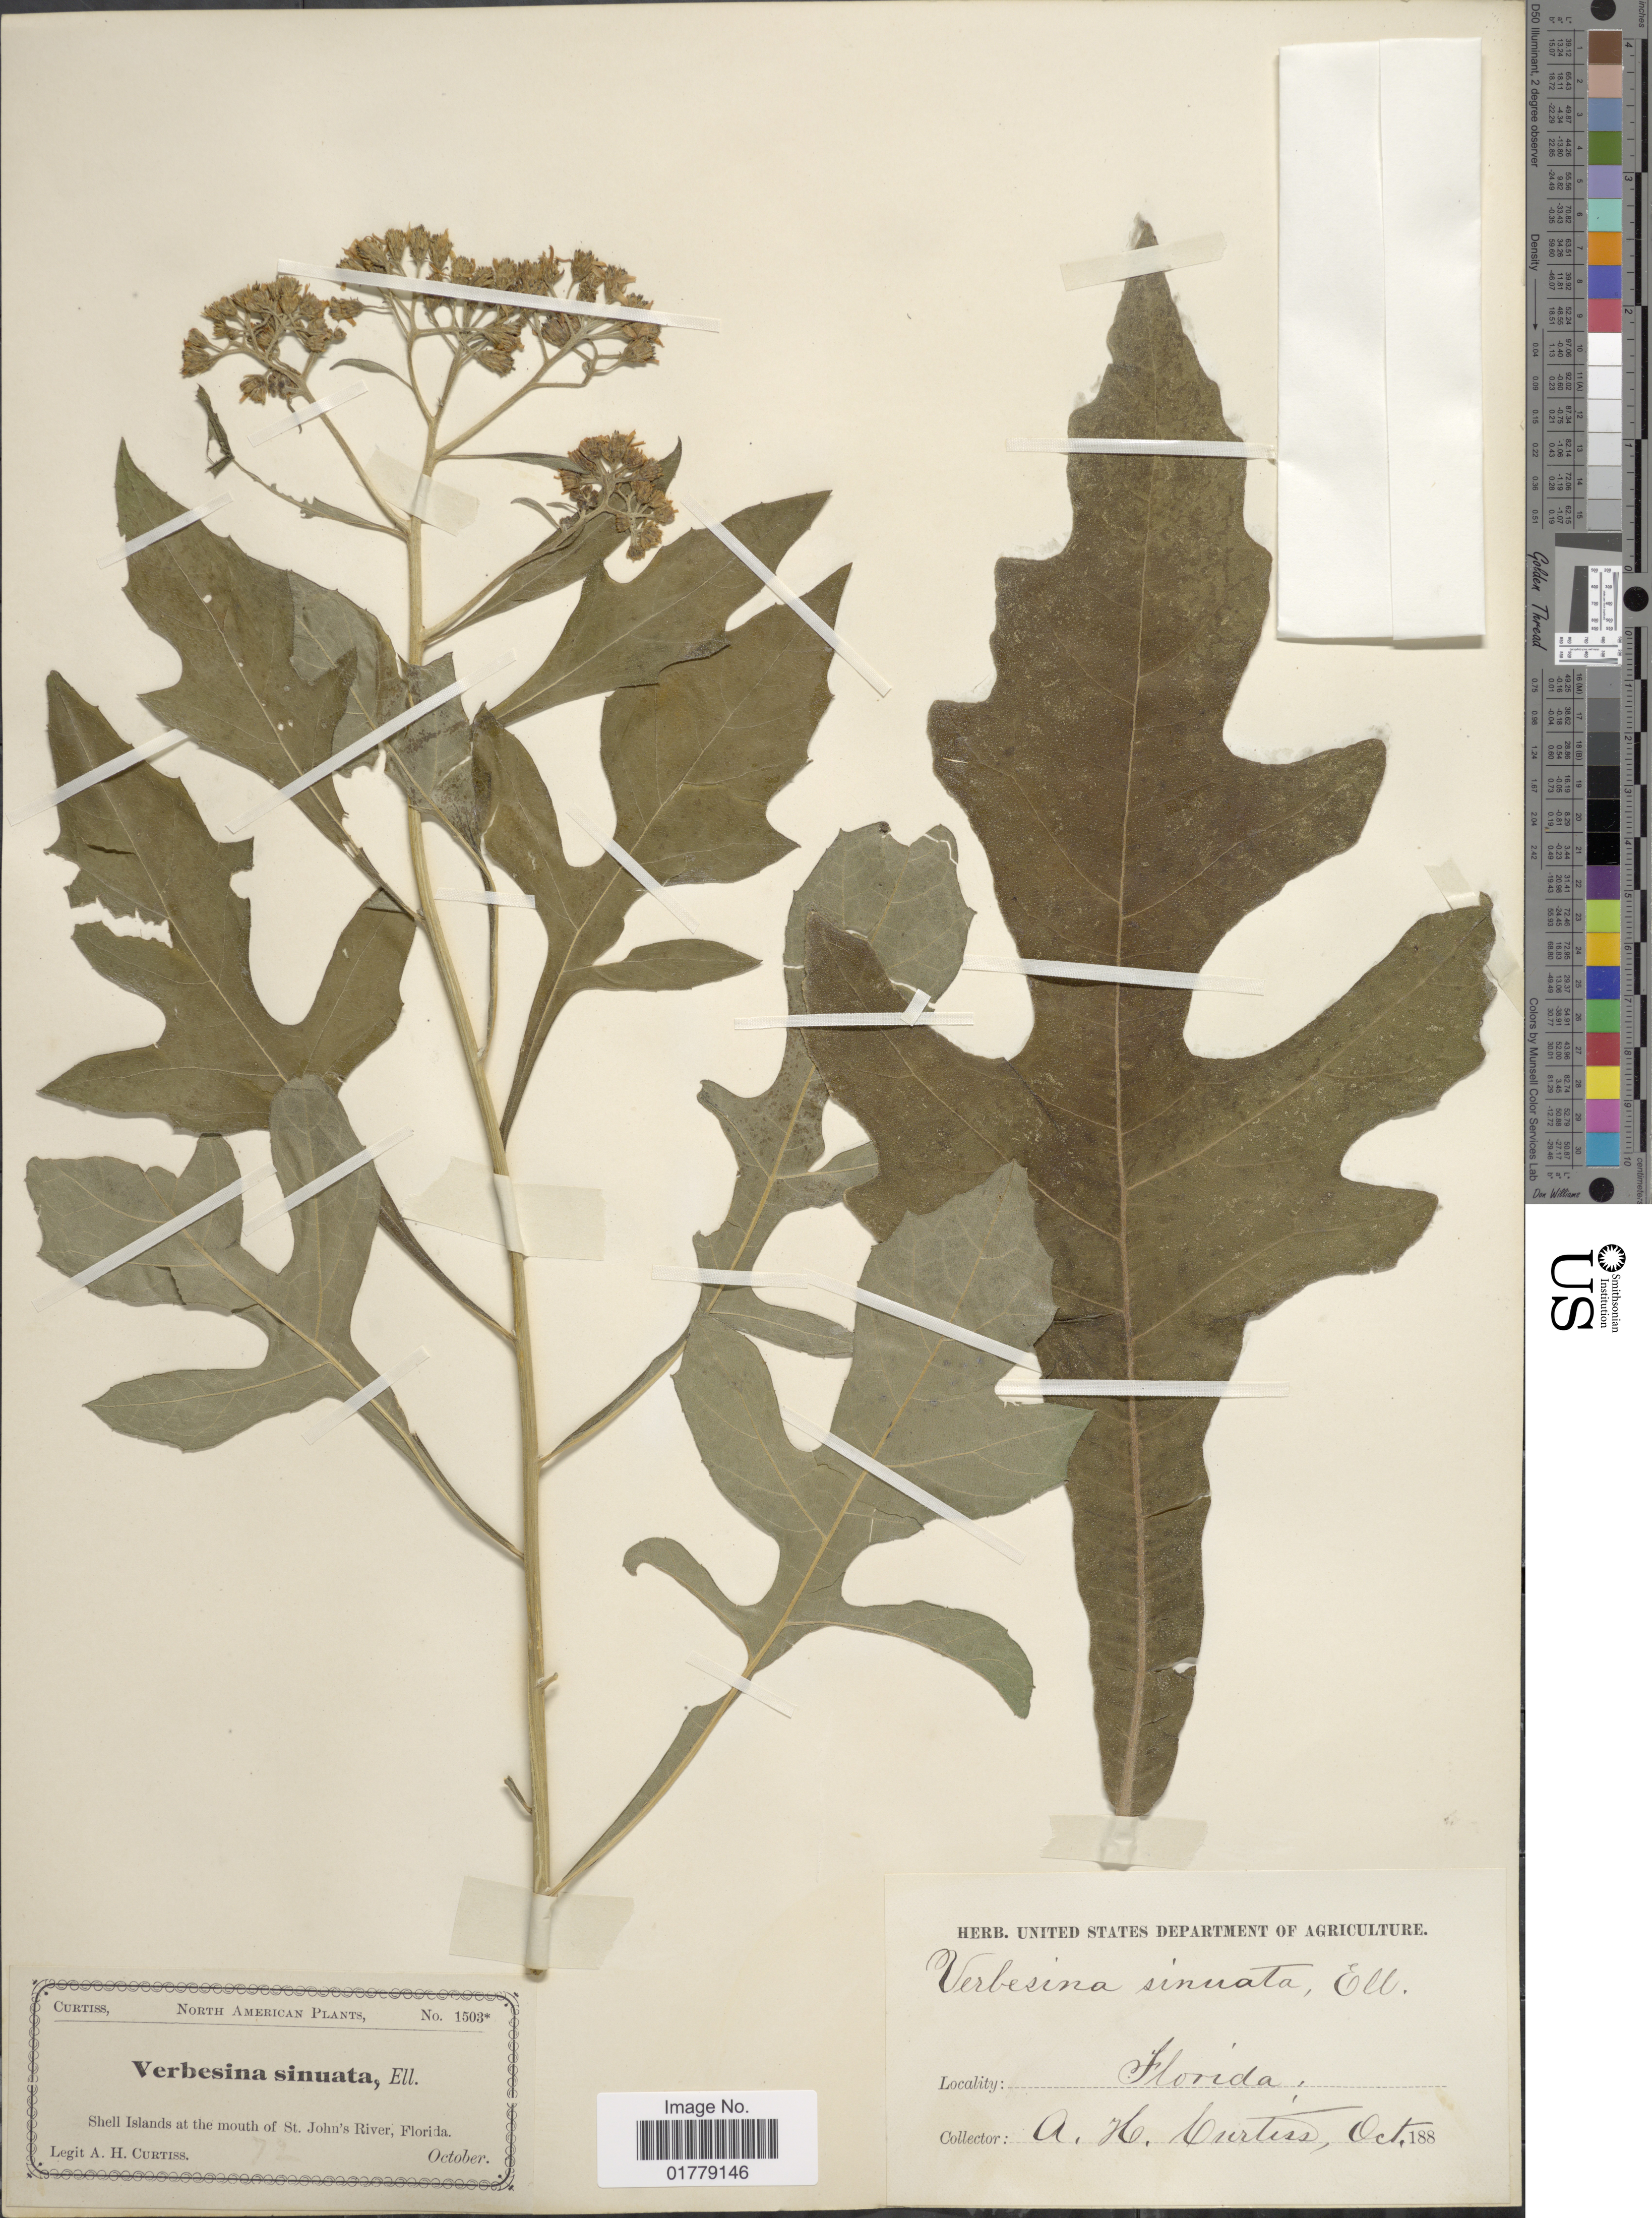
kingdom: Plantae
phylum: Tracheophyta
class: Magnoliopsida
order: Asterales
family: Asteraceae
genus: Verbesina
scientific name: Verbesina laciniata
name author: Poir. & Nutt.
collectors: A. H. Curtiss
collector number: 1503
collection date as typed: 188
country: United States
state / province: Florida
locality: Shell Isalnds at the mouth of St. John's River, Florida